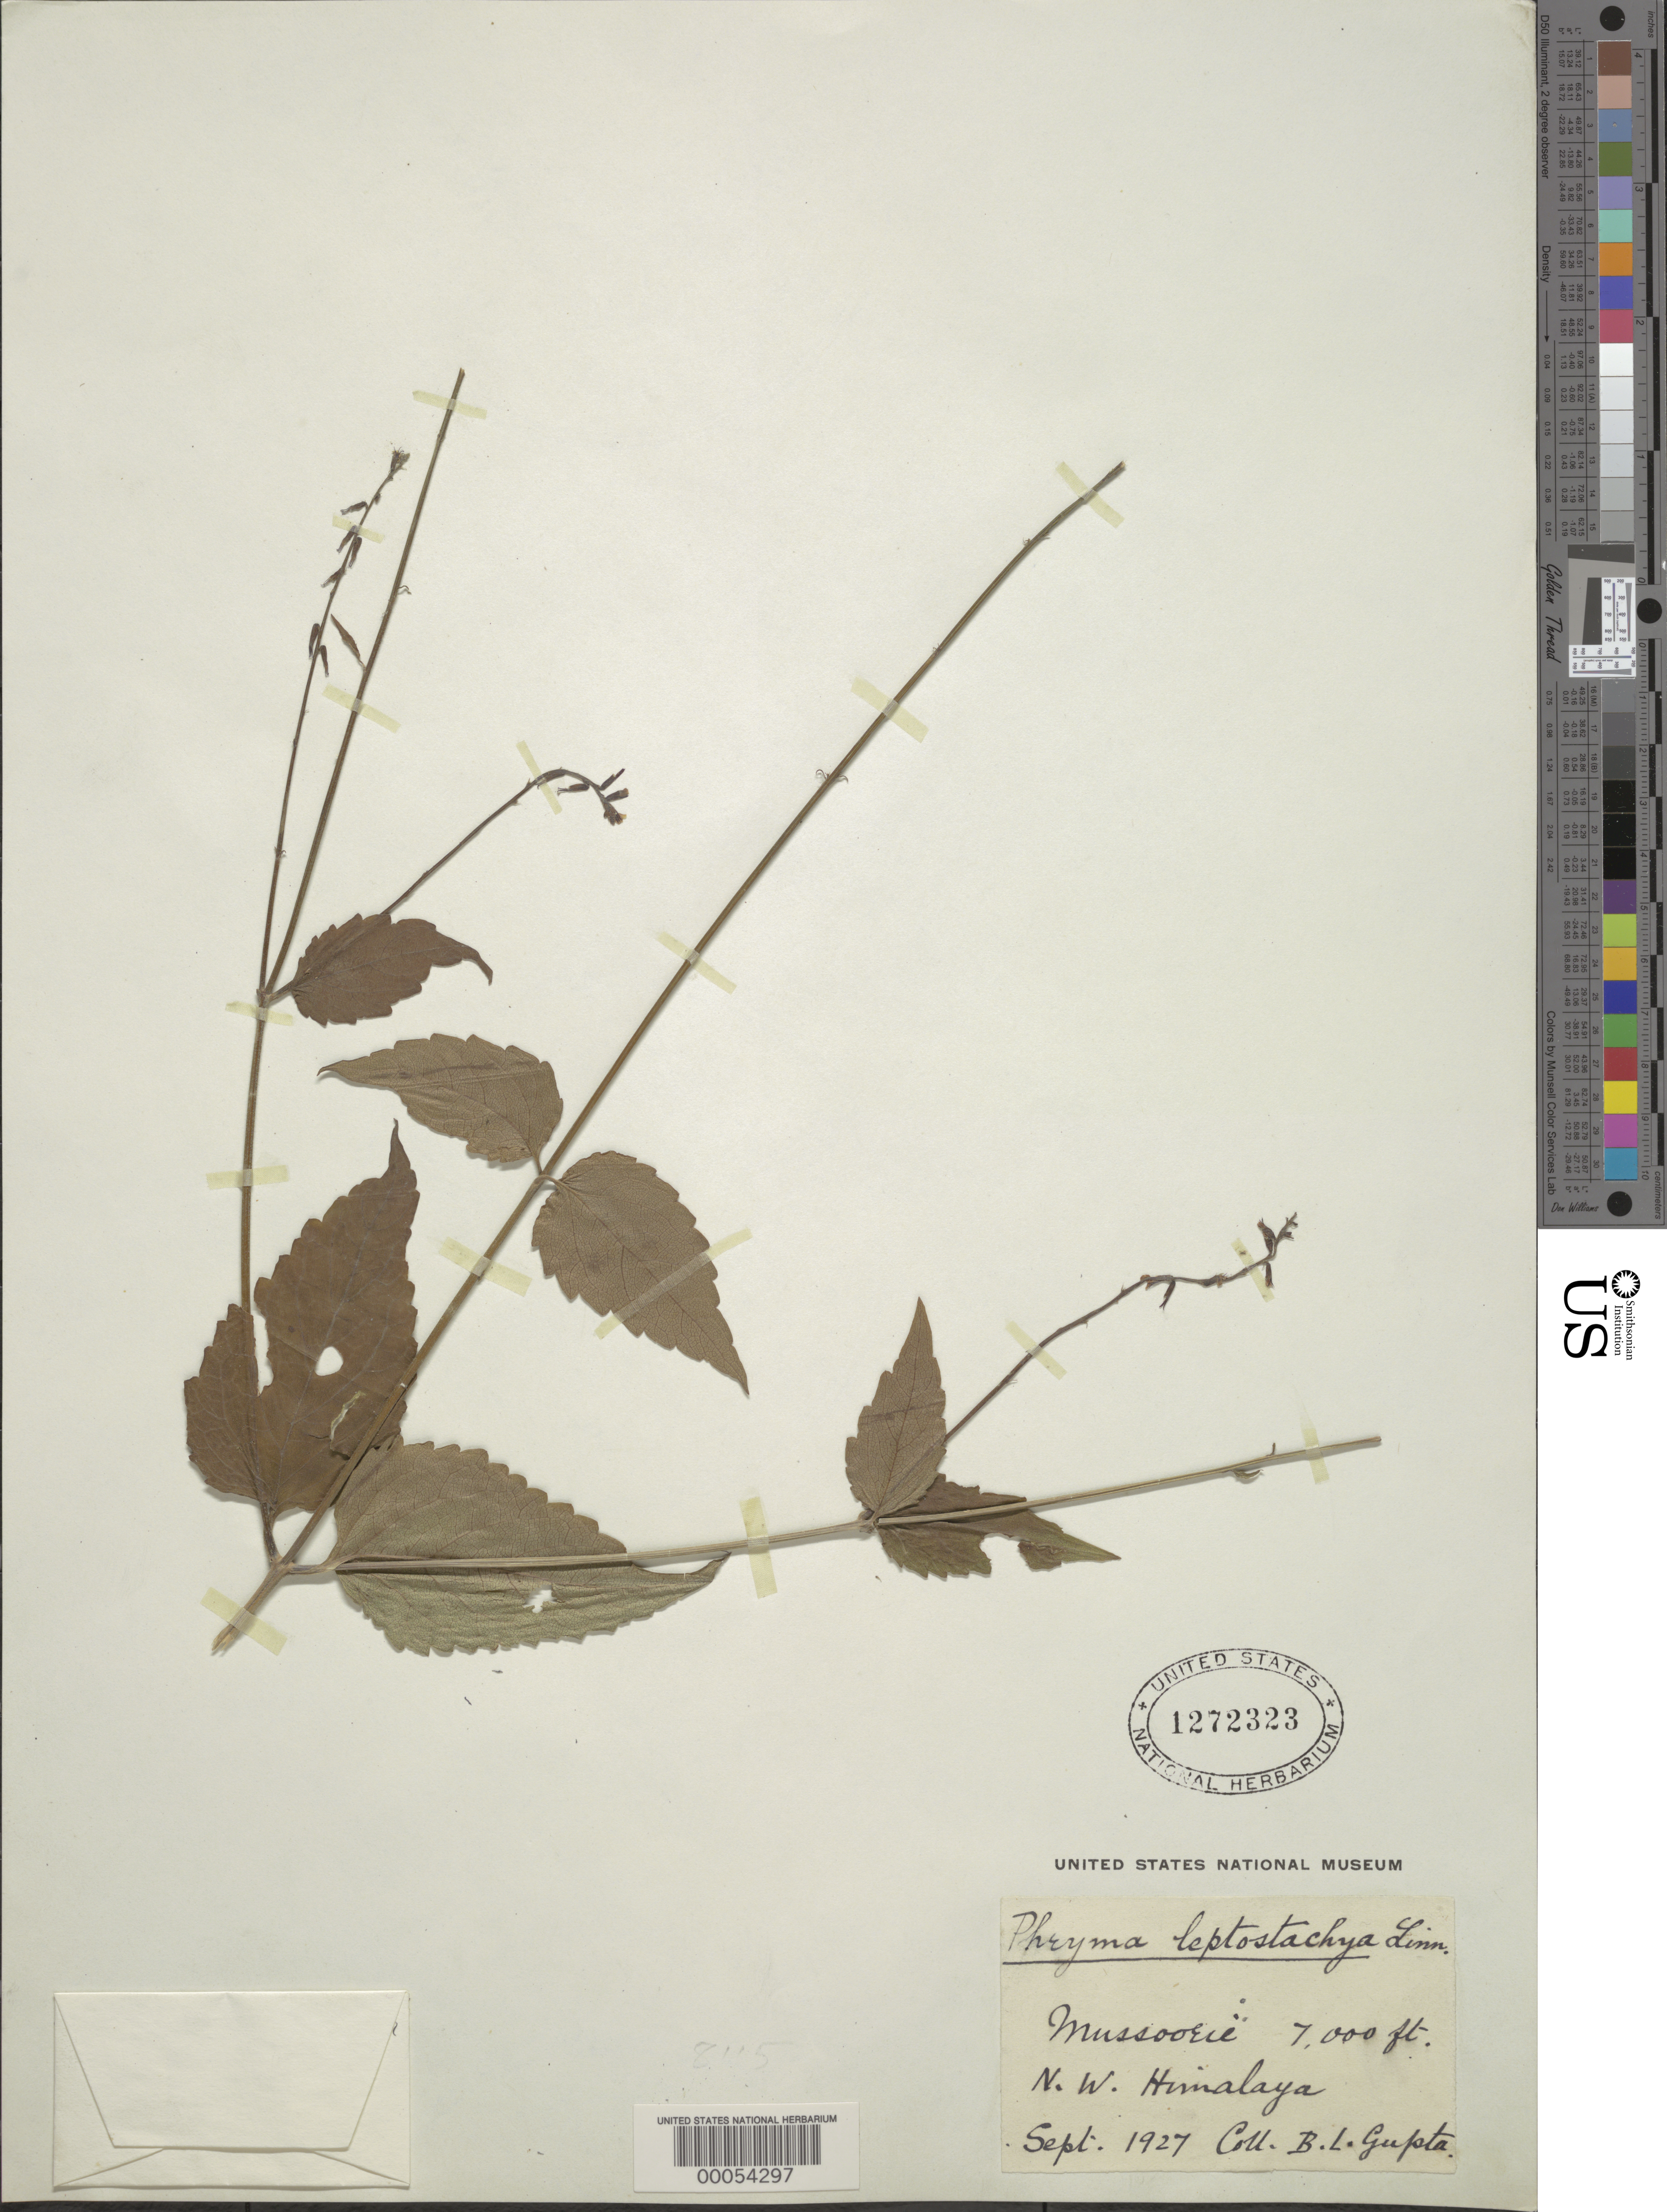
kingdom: Plantae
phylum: Tracheophyta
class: Magnoliopsida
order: Lamiales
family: Phrymaceae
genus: Phryma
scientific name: Phryma leptostachya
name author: L.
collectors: B. L. Gupta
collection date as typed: Sep 1927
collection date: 1927-09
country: India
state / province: Uttar Pradesh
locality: Mussoorie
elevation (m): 2134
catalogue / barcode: US 1272323